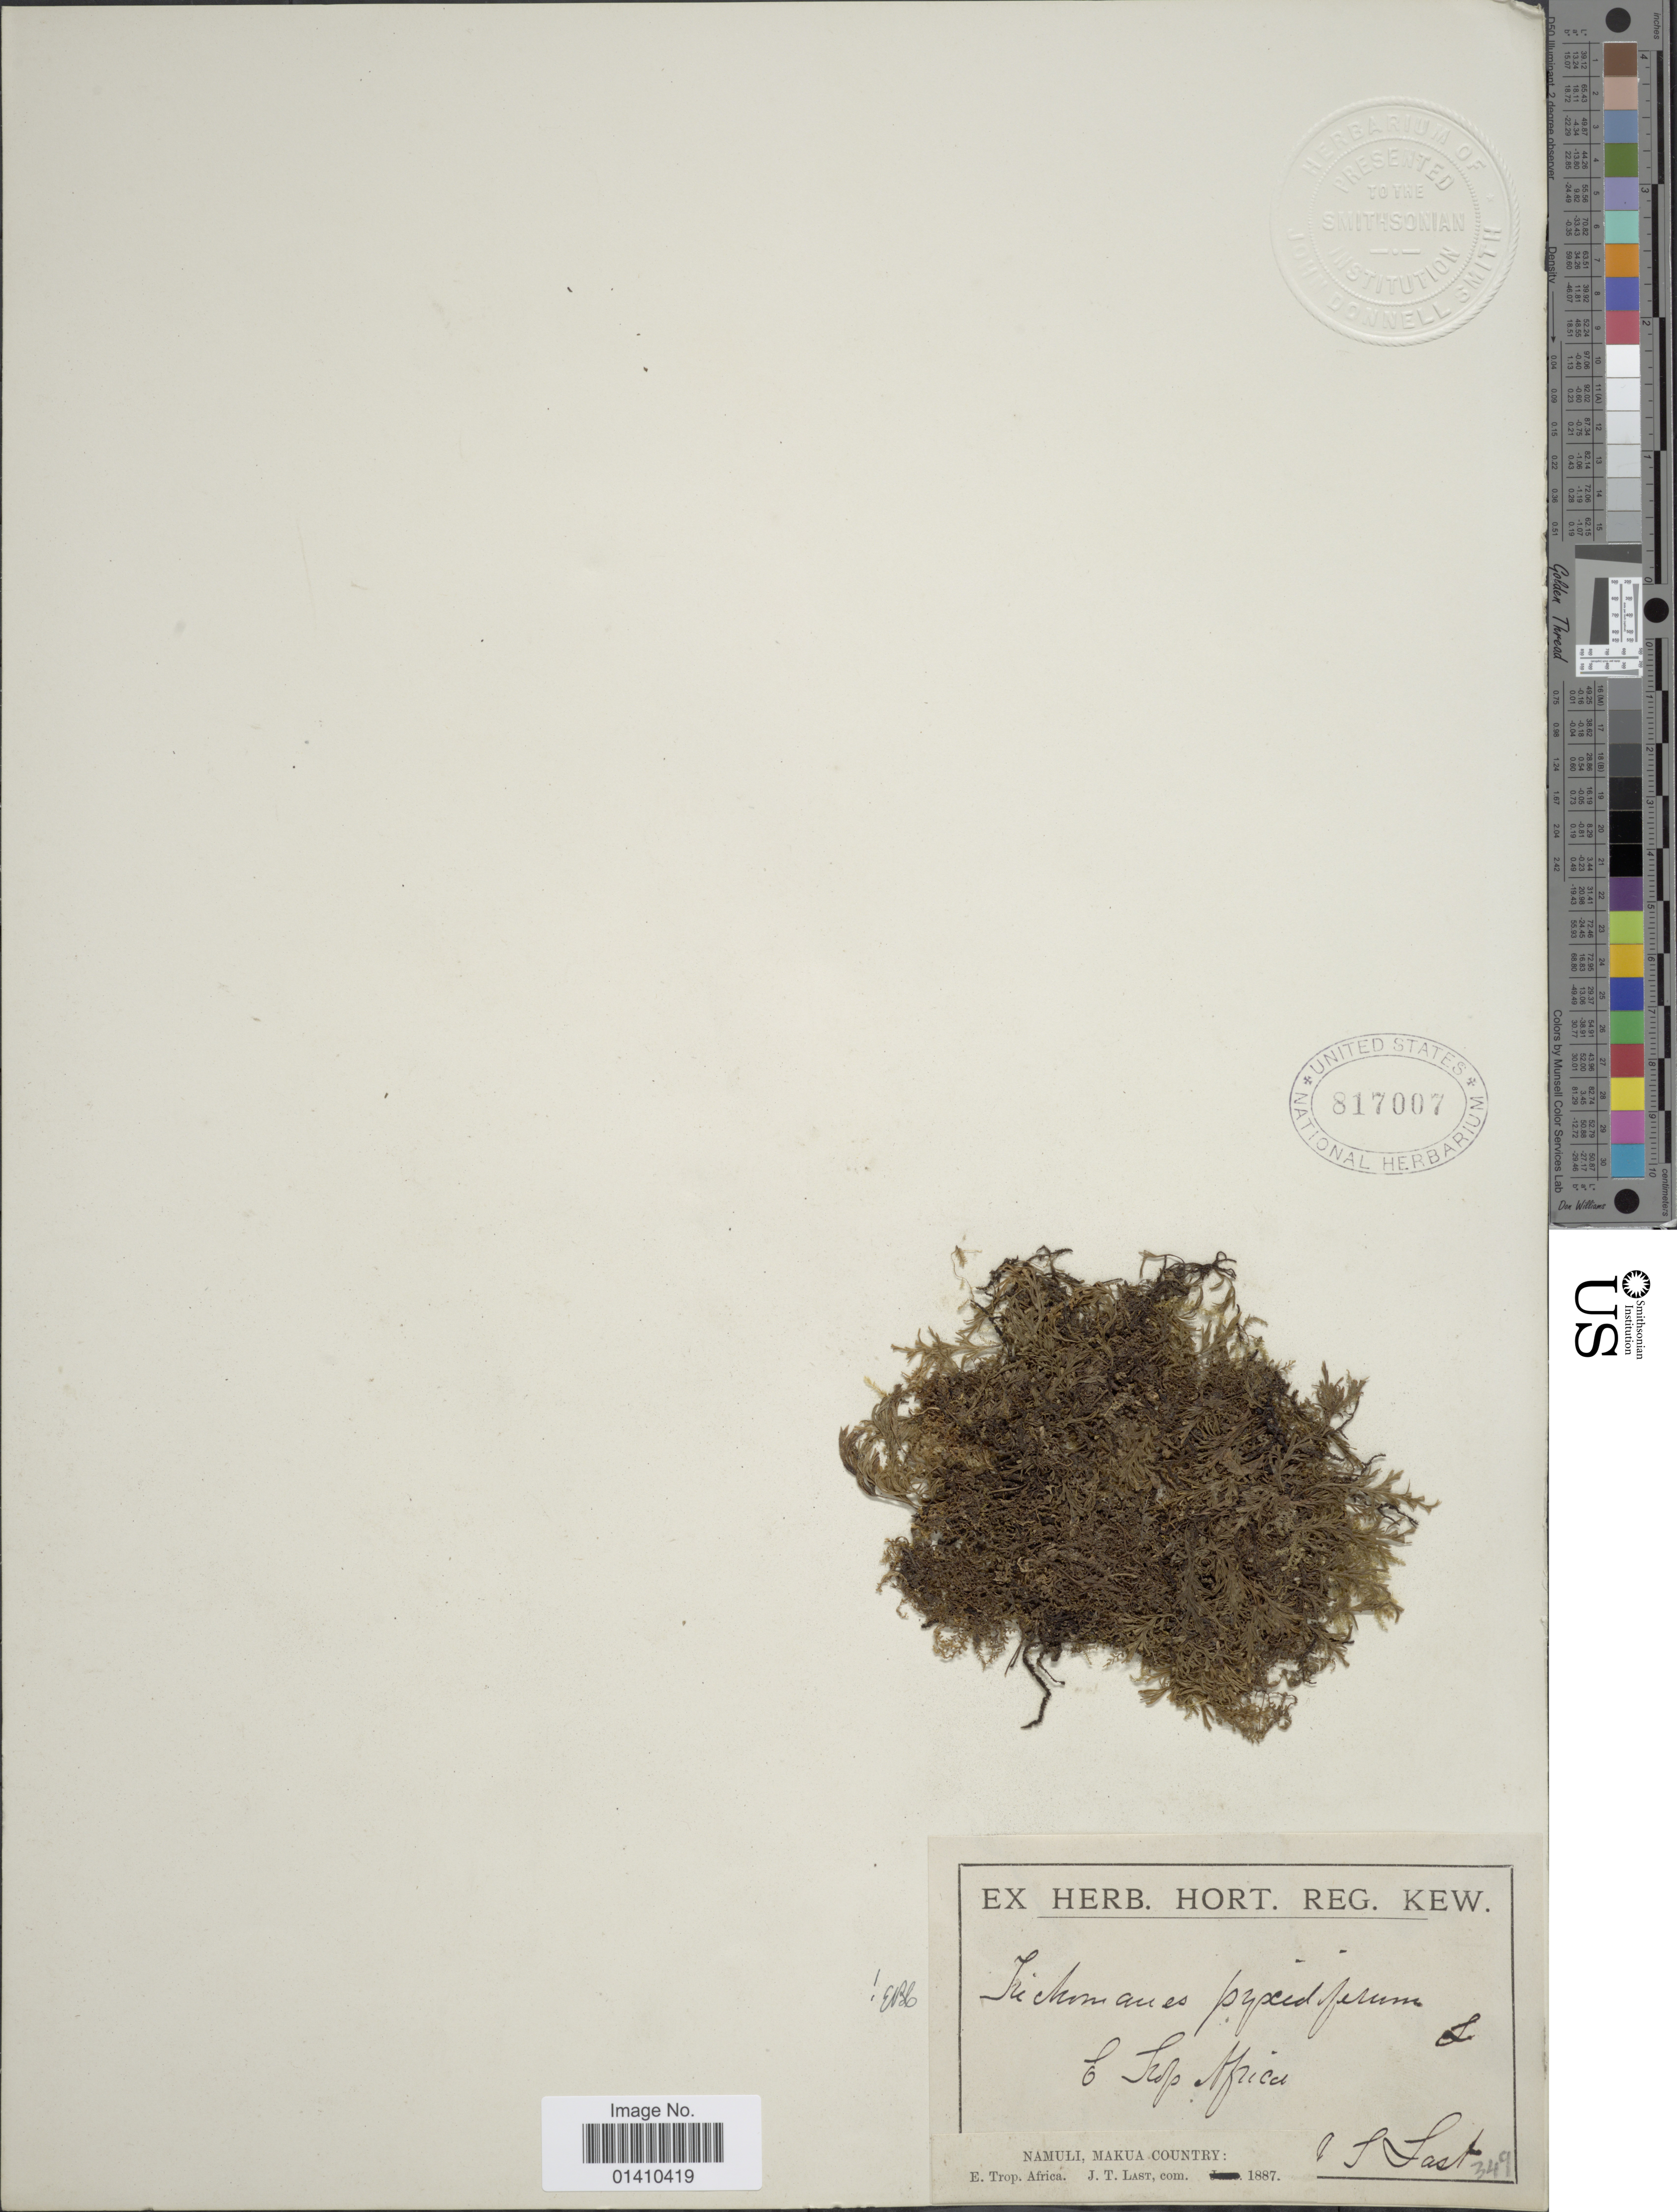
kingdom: Plantae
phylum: Tracheophyta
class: Polypodiopsida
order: Hymenophyllales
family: Hymenophyllaceae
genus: Polyphlebium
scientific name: Polyphlebium pyxidiferum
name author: (L.) Ebihara & Dubuisson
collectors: J. Last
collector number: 349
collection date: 1887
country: Mozambique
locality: E. Trop. Africa, Namuli, Makua Country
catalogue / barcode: US 817007